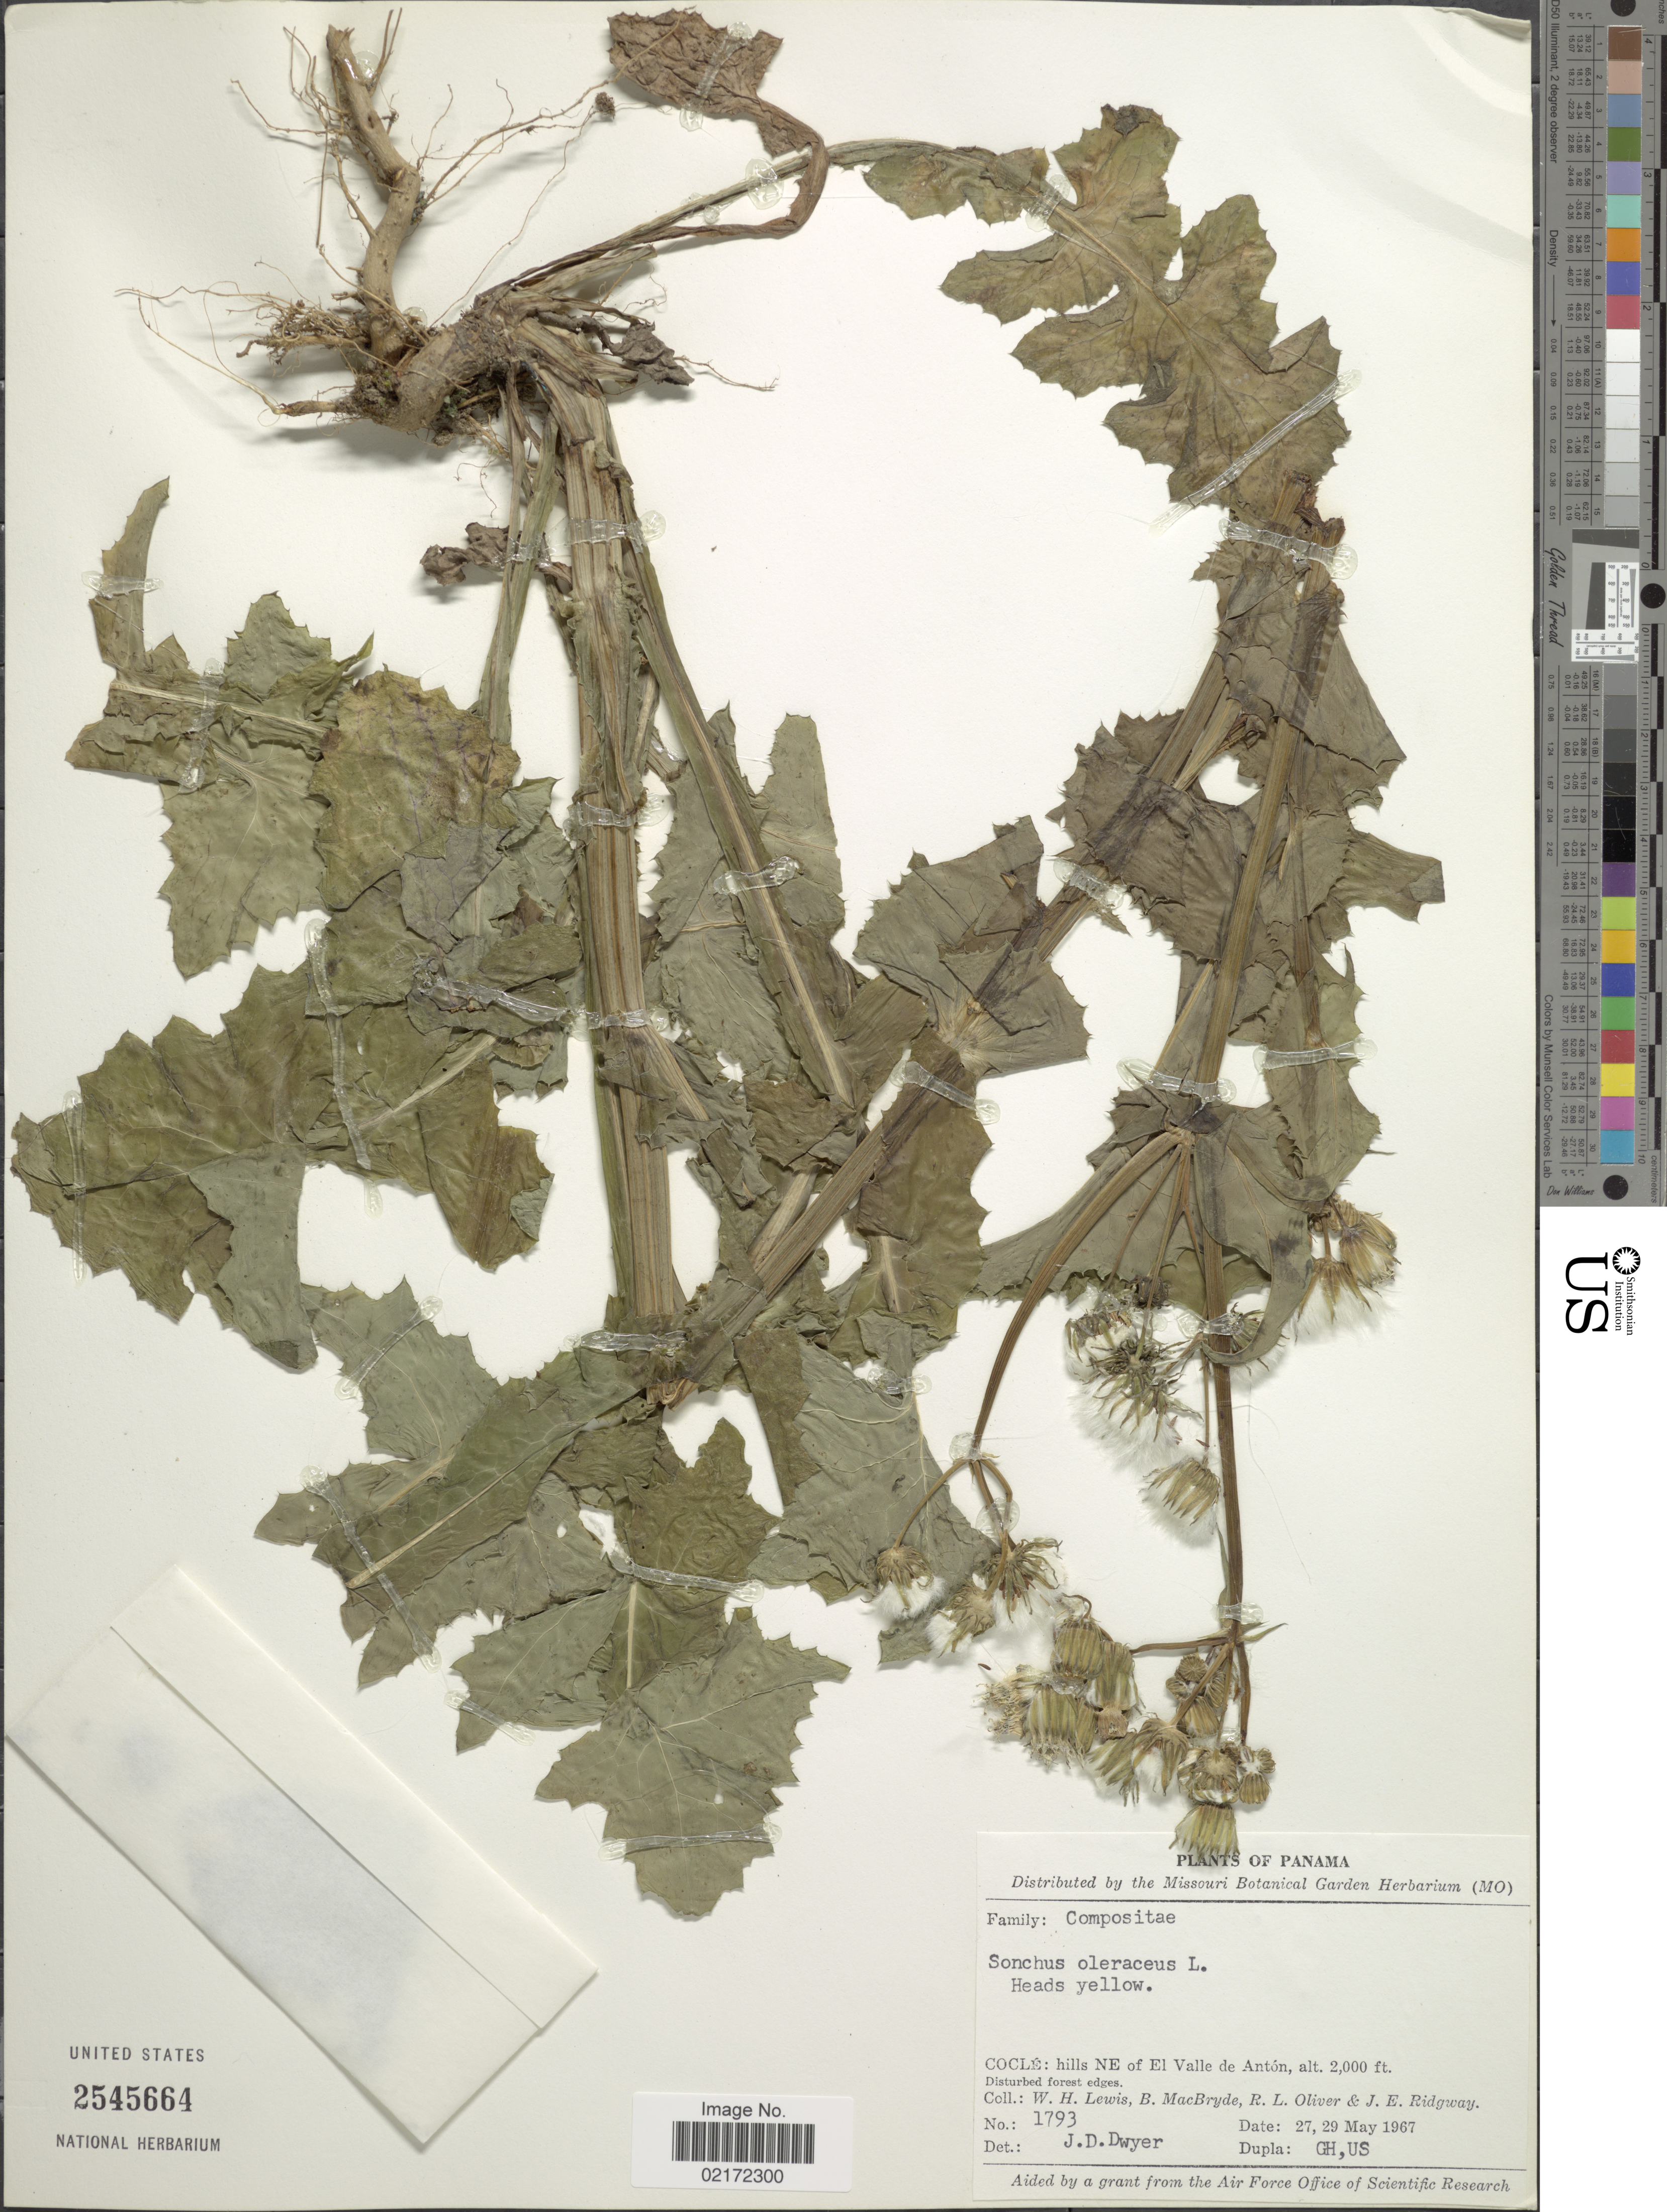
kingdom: Plantae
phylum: Tracheophyta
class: Magnoliopsida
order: Asterales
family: Asteraceae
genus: Sonchus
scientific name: Sonchus oleraceus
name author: L.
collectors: W. H. Lewis, B. MacBryde, R. Oliver & J. Ridgway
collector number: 1793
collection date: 1967-05-27/1967-05-29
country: Panama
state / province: Coclé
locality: Coclé: hills NE of El Valle de Antón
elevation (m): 610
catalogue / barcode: US 2545664